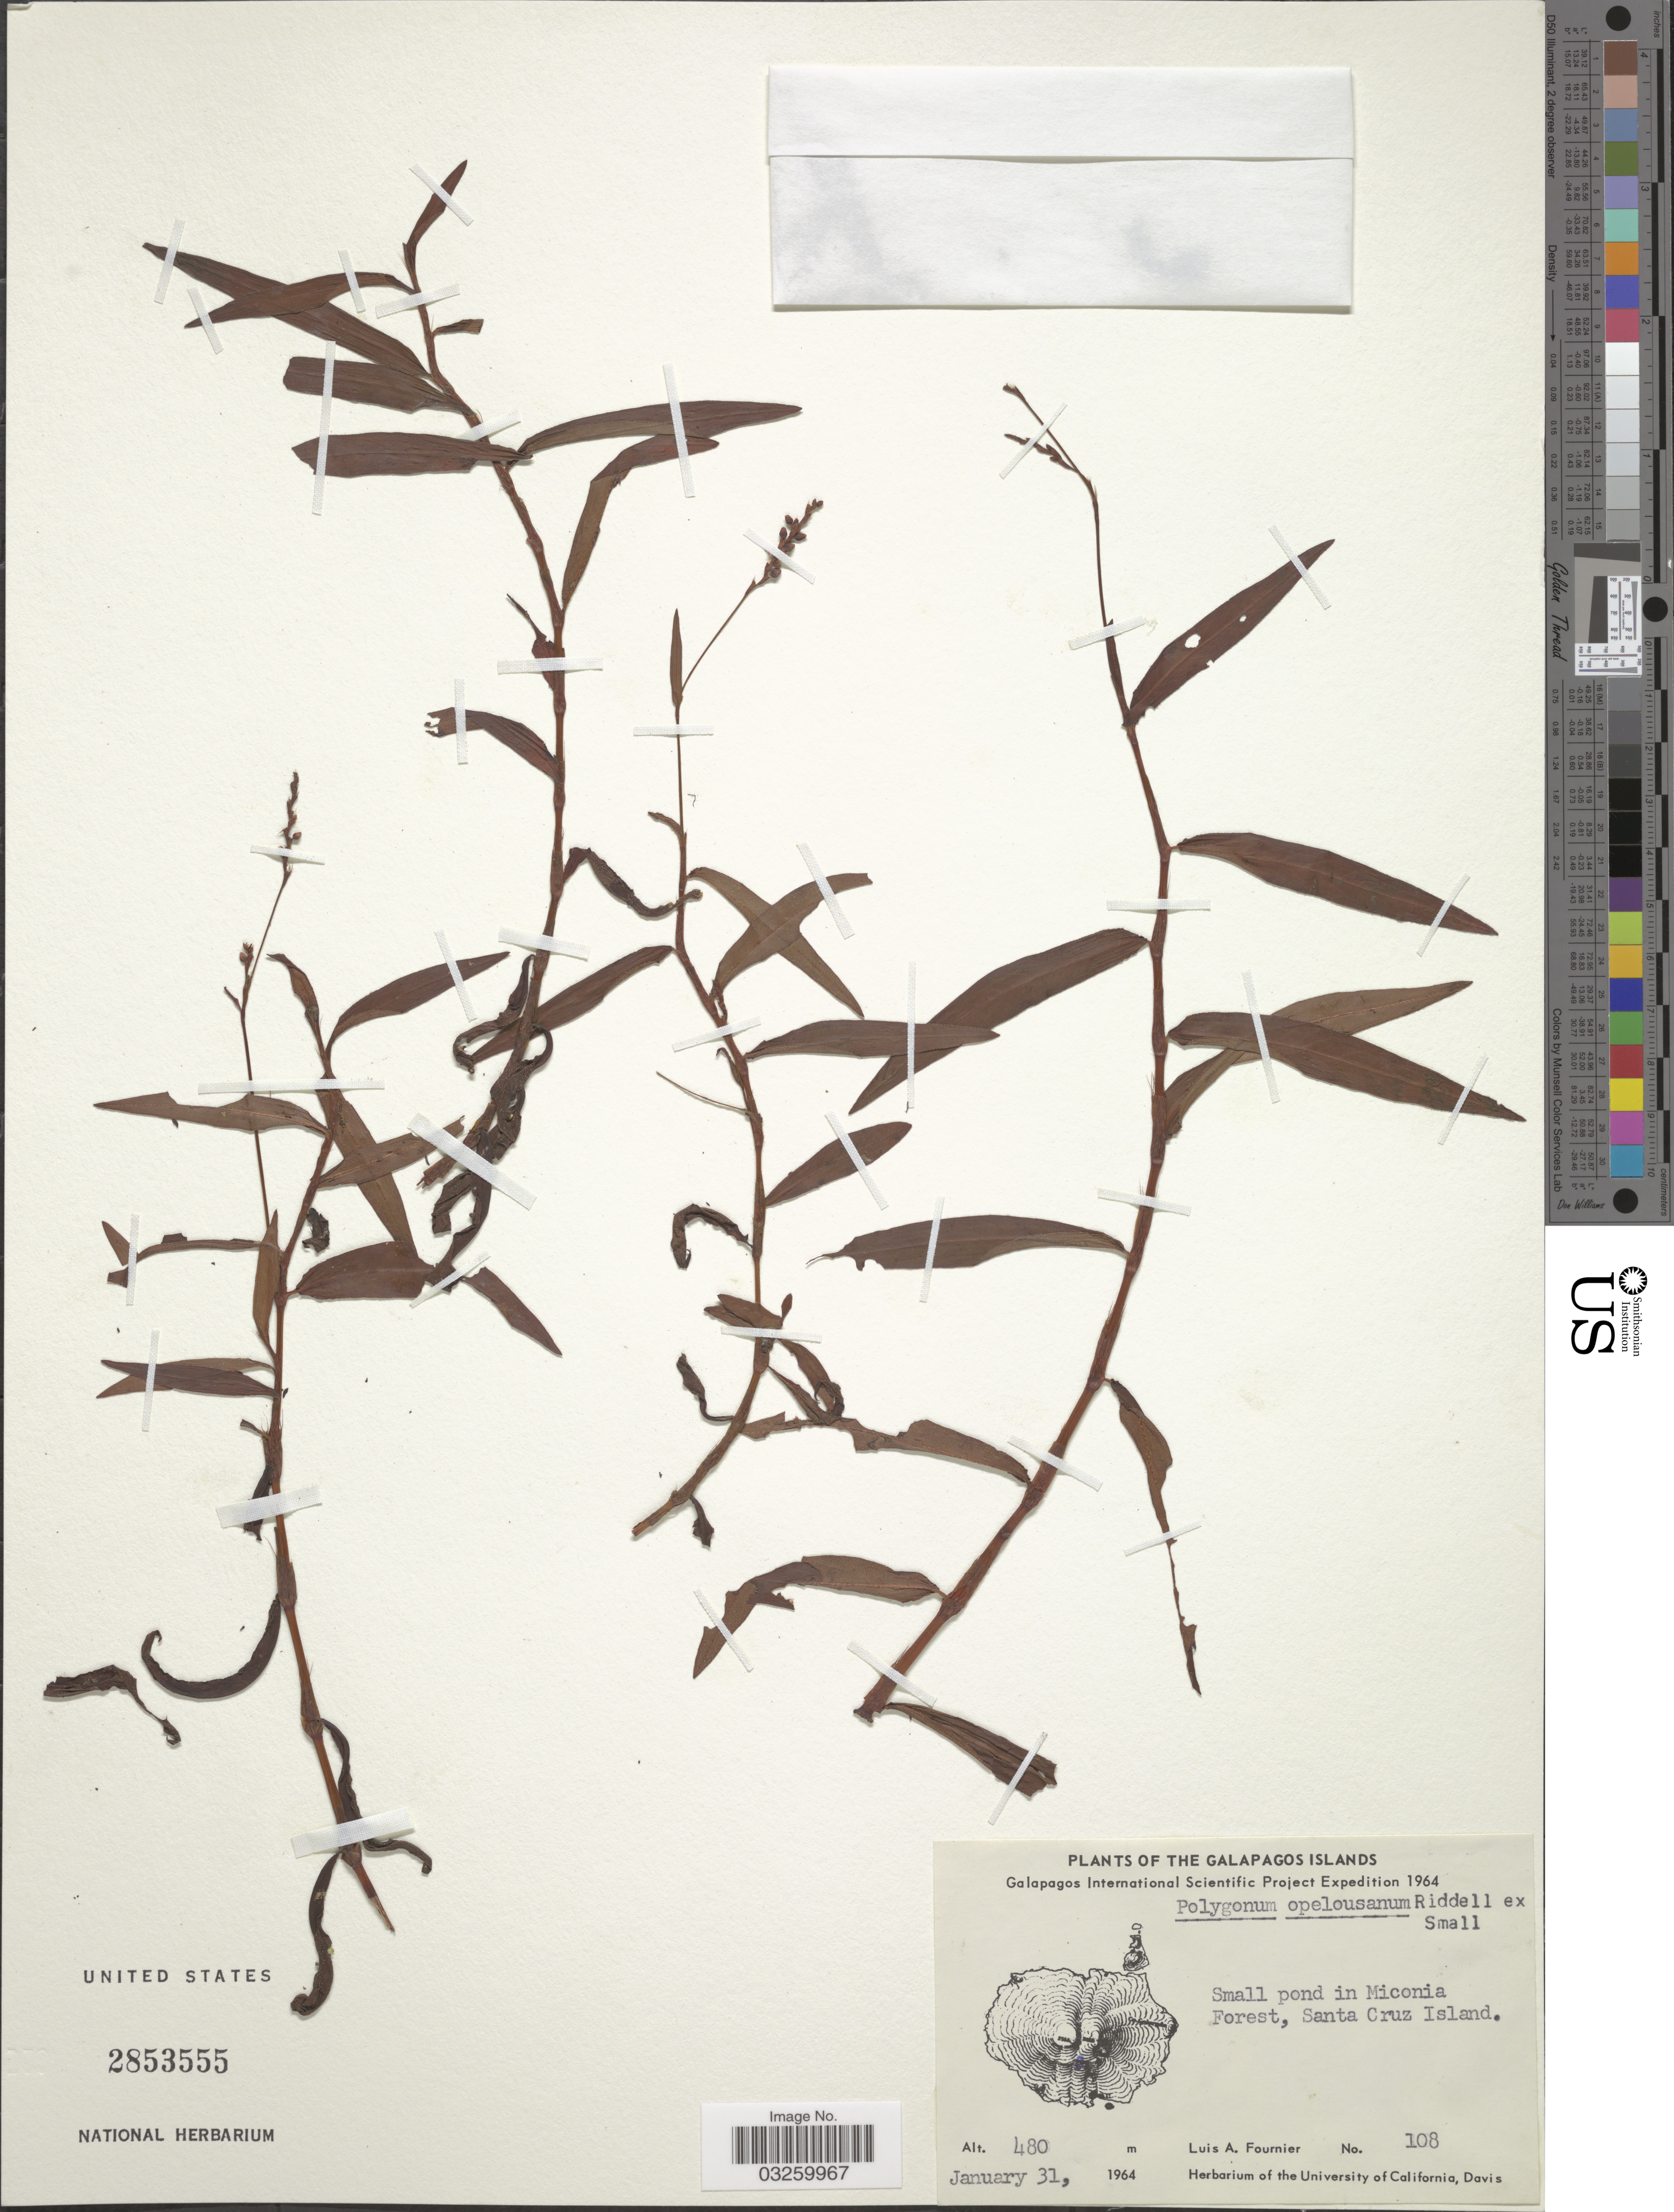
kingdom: Plantae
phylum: Tracheophyta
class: Magnoliopsida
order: Caryophyllales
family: Polygonaceae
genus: Persicaria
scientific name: Persicaria hydropiperoides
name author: (Michx.) Small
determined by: Wagner, W. L., (BOT), Smithsonian Institution - National Museum of Natural History (UNITED STATES)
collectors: L. A. Fournier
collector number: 108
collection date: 1964-01-31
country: Ecuador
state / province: Colón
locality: The Galapagos Islands. Santa Cruz Island.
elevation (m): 480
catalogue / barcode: US 2853555